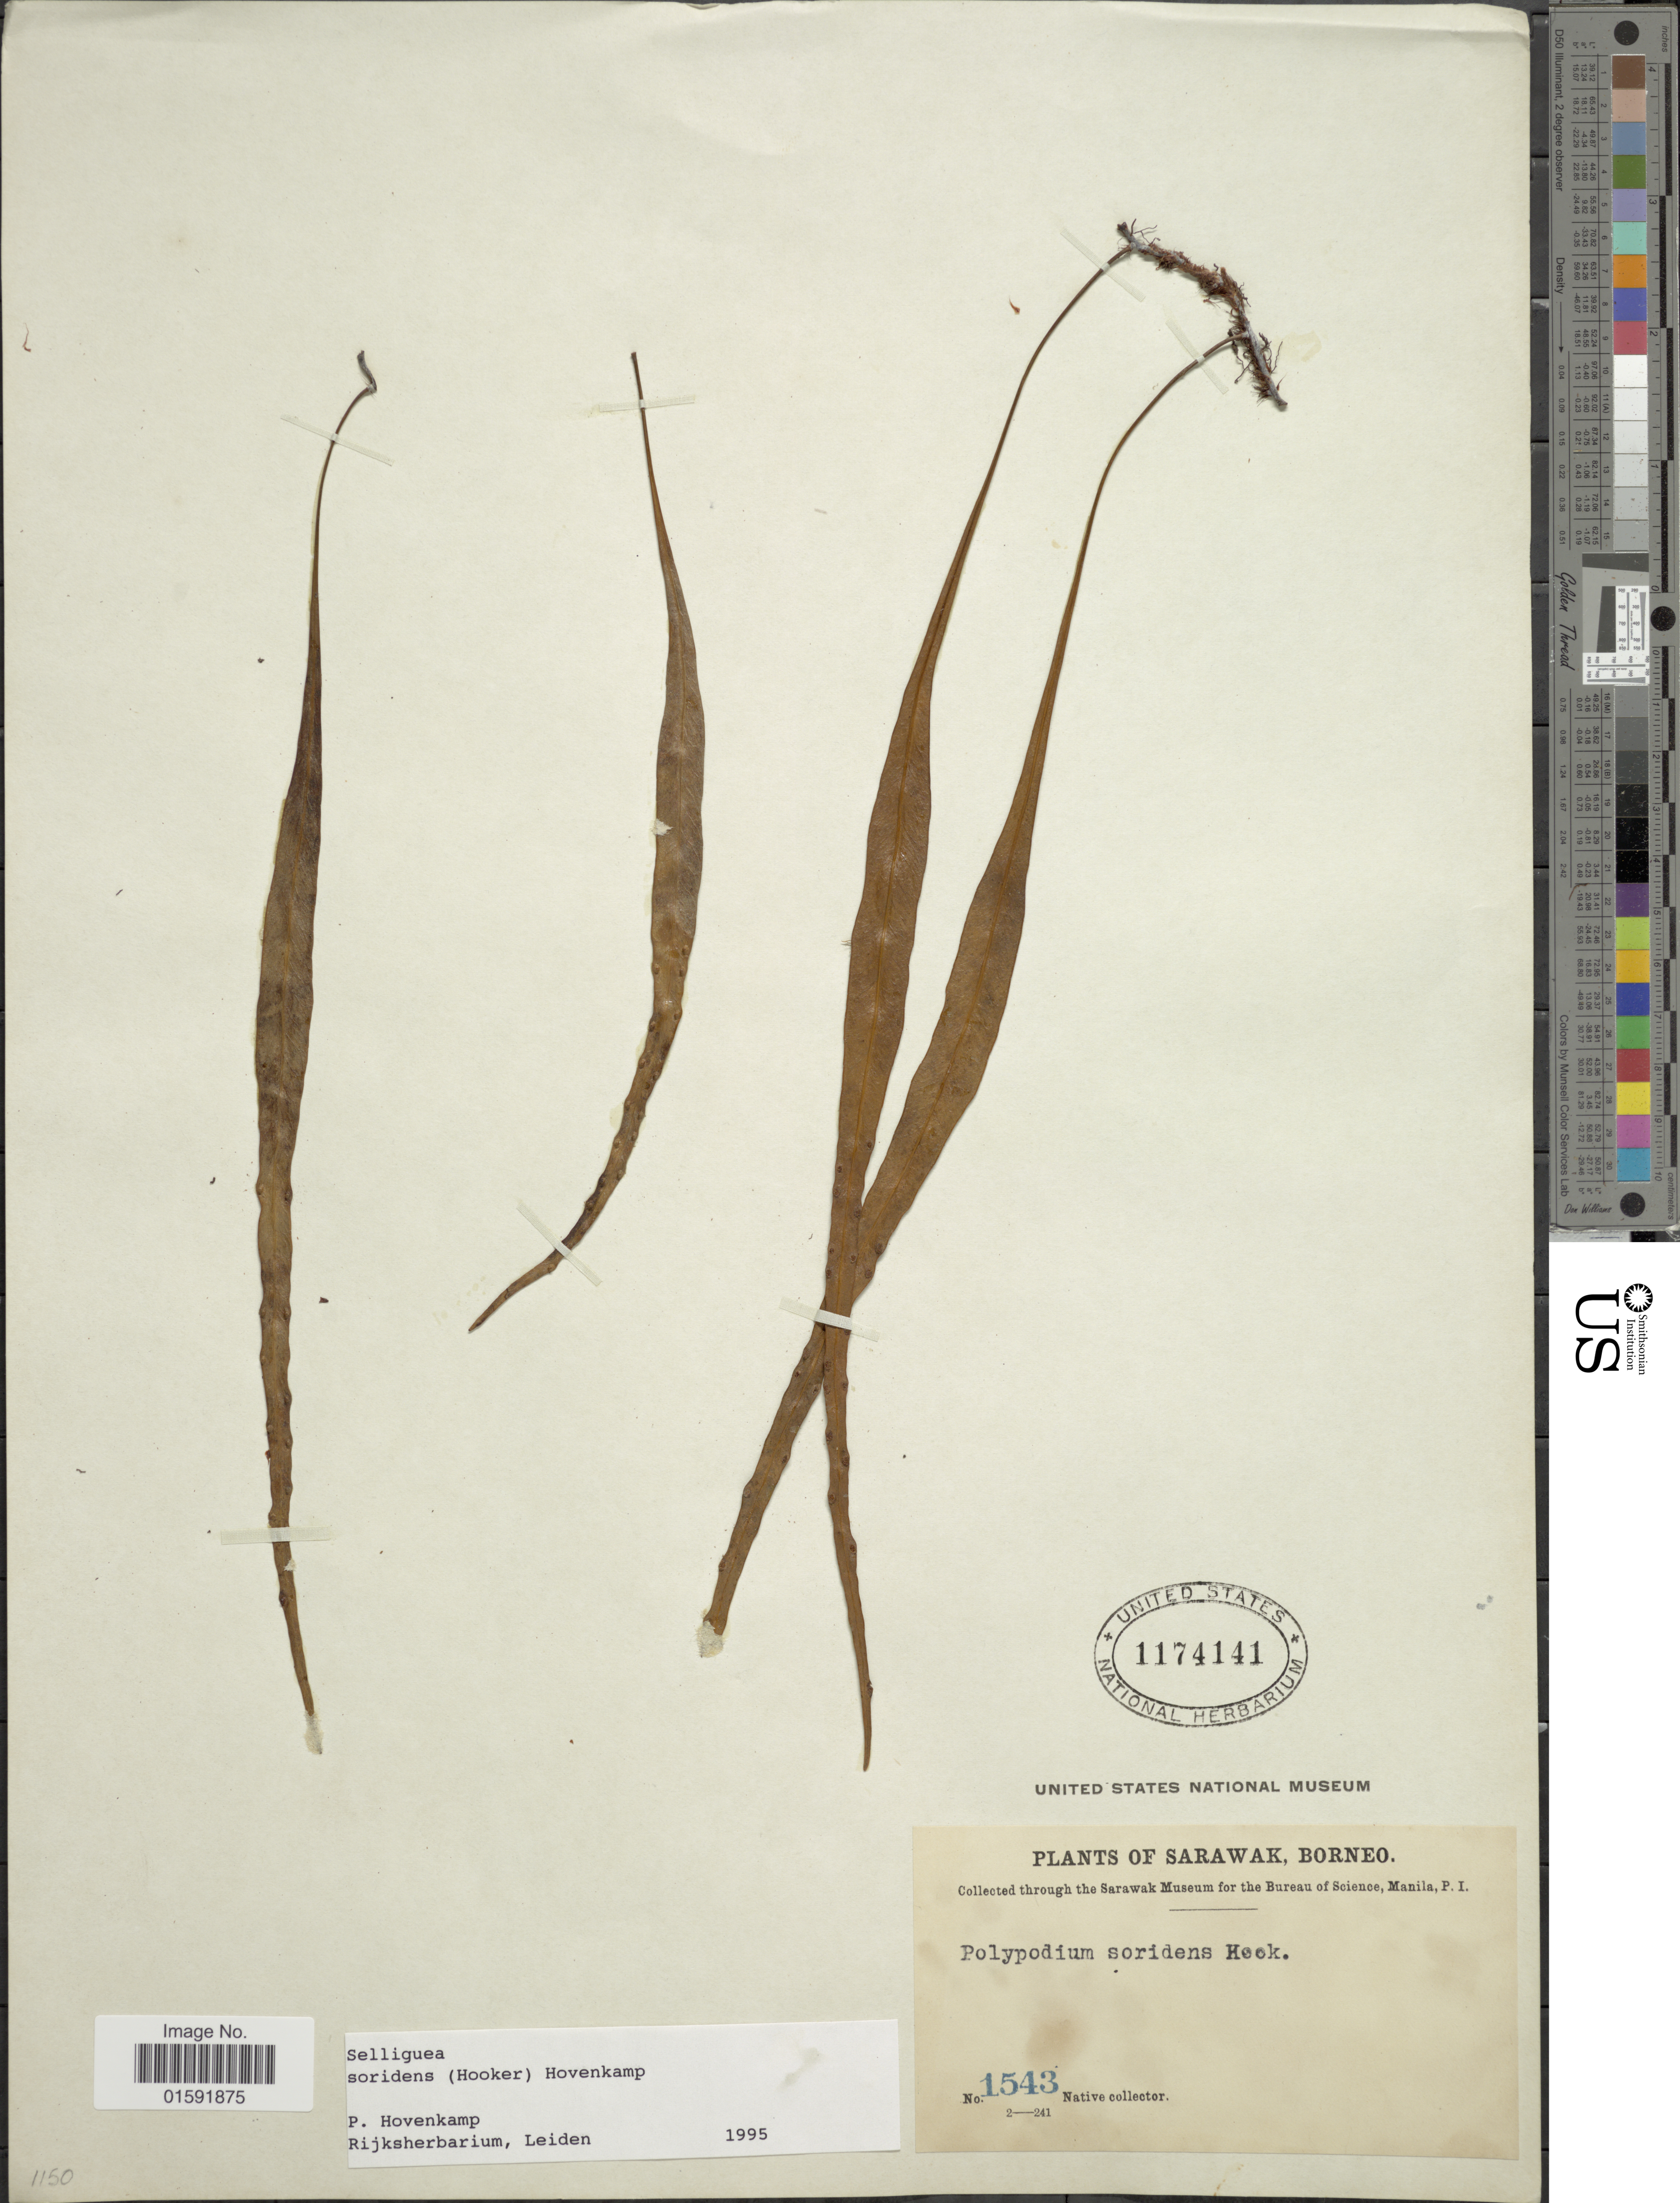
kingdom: Plantae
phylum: Tracheophyta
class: Polypodiopsida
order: Polypodiales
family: Polypodiaceae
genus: Selliguea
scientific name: Selliguea soridens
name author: (Hook.) Hovenkamp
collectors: Native collector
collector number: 1543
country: Malaysia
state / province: Sarawak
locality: Borneo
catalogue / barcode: US 1174141